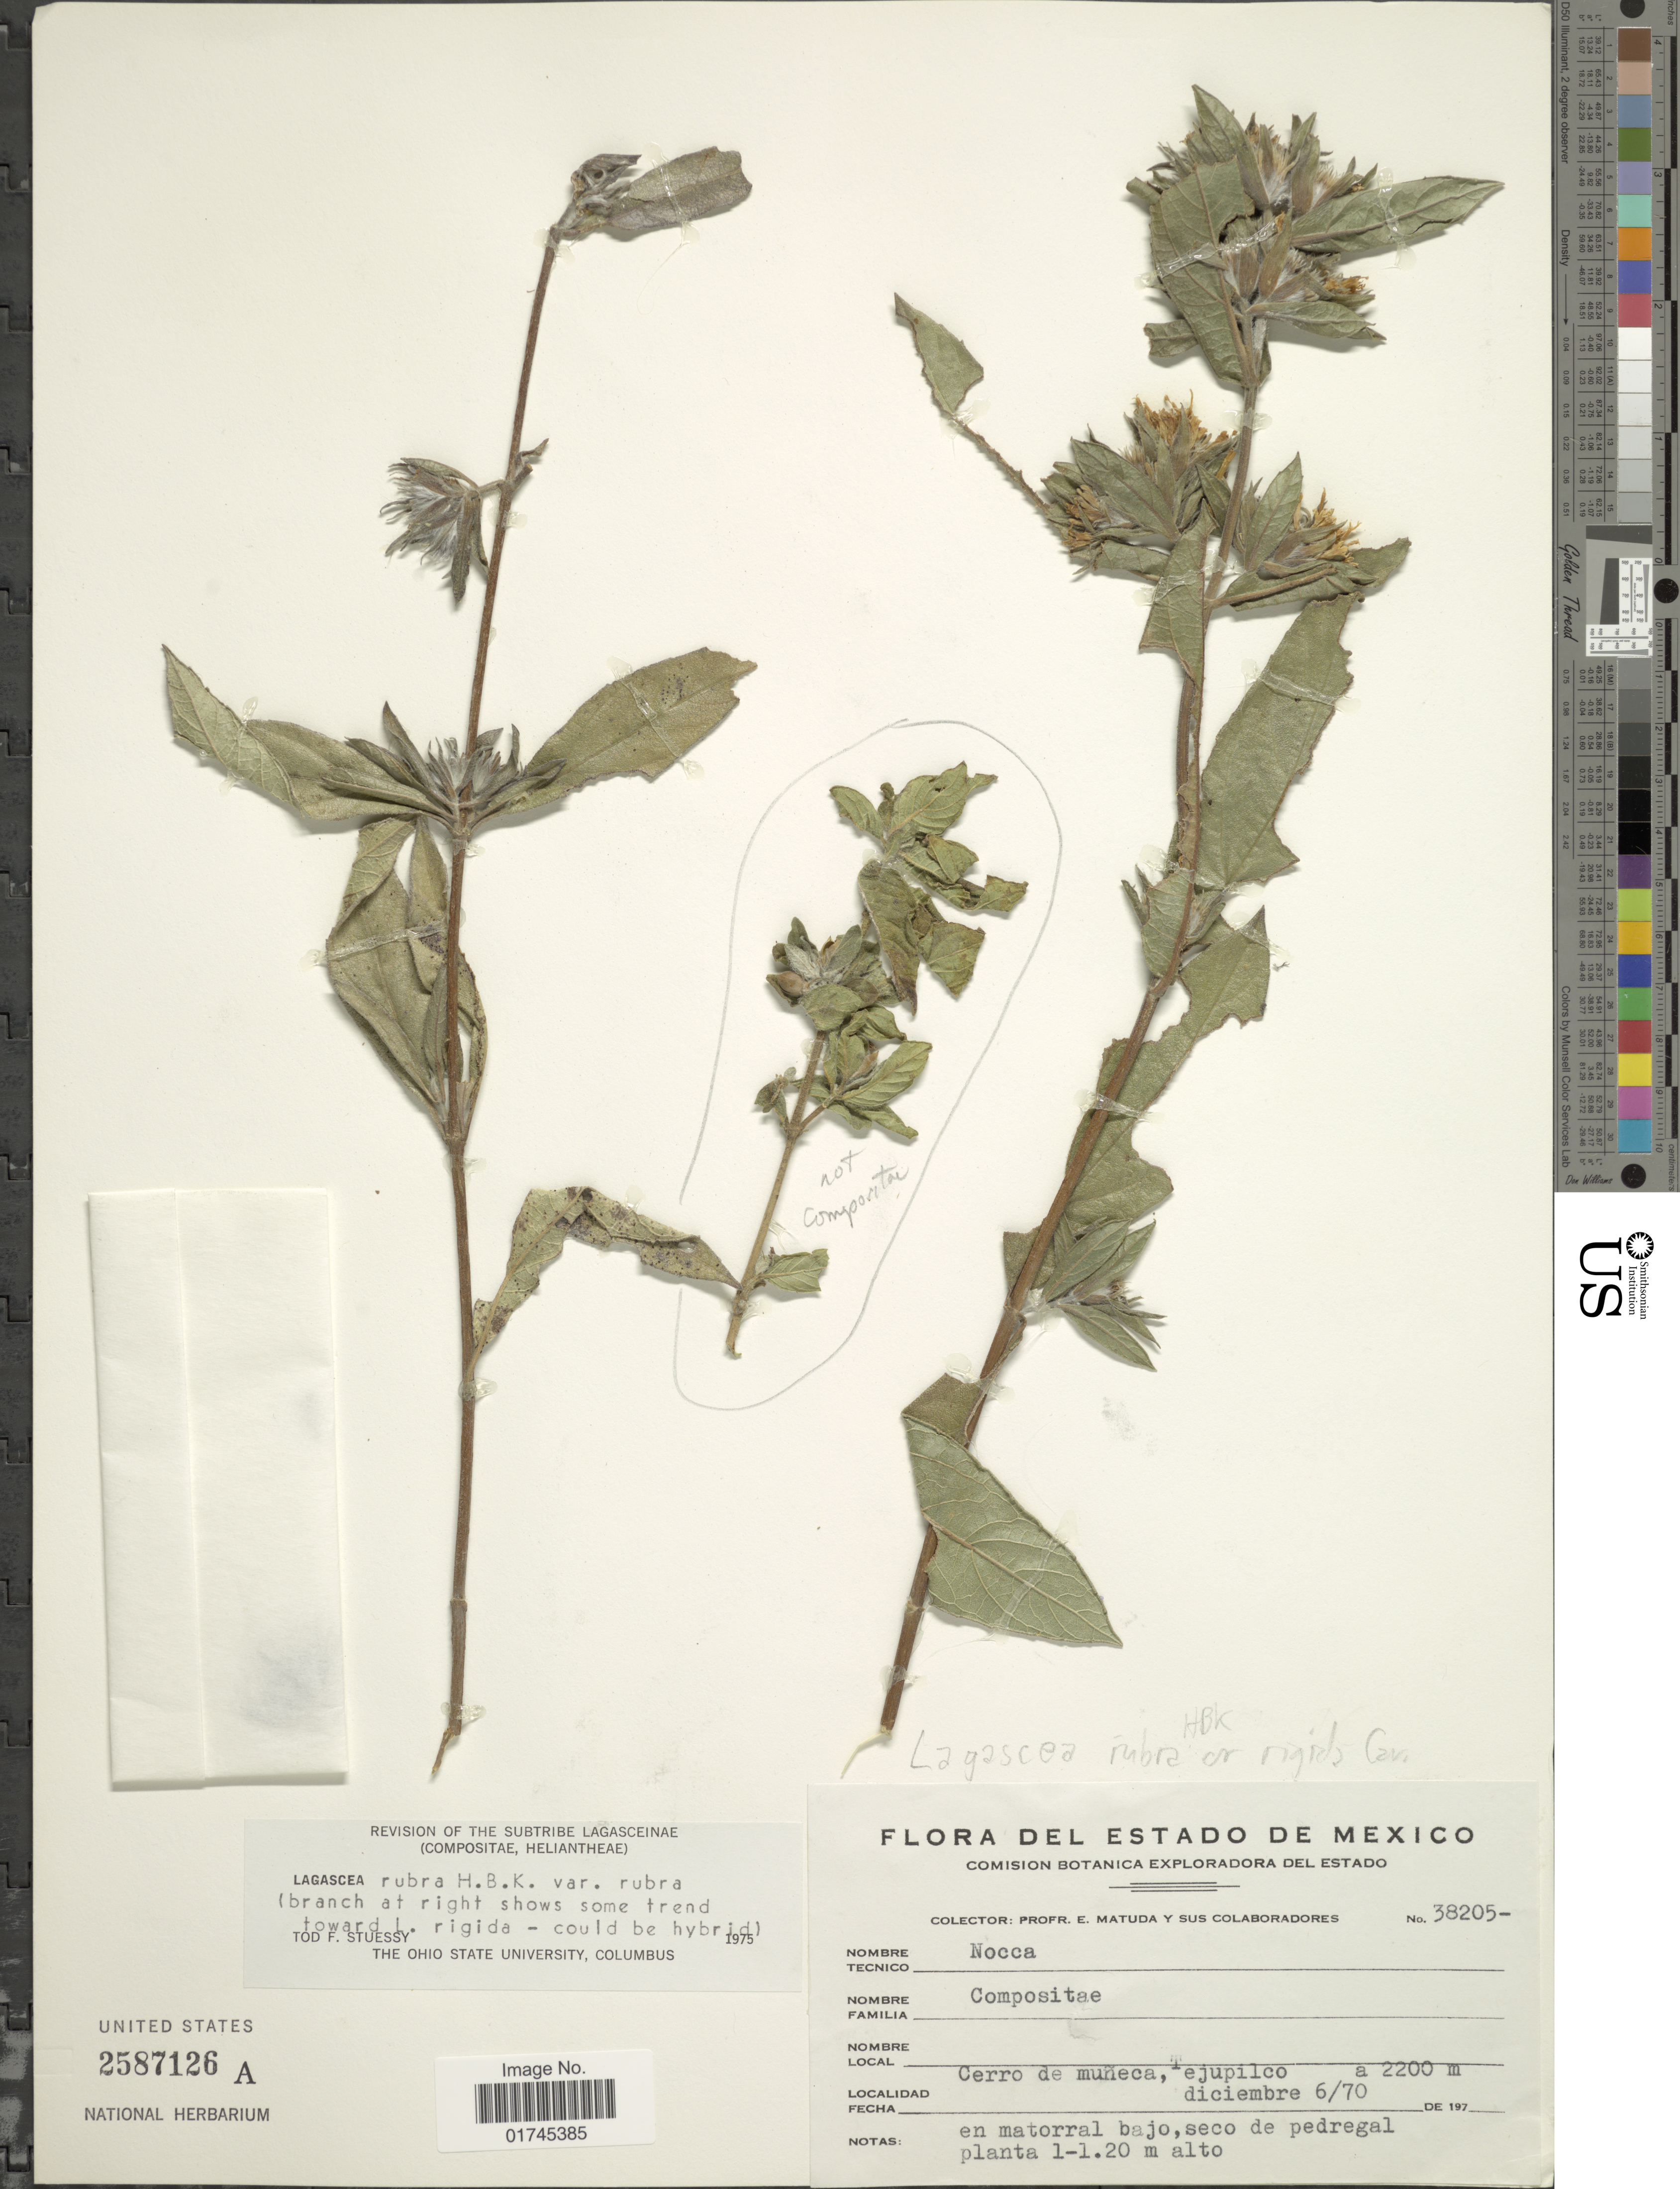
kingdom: Plantae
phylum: Tracheophyta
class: Magnoliopsida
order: Asterales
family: Asteraceae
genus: Lagascea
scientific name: Lagascea rigida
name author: Cav.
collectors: E. Matuda & et al.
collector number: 38205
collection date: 1970-12-06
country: Mexico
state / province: México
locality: Del Estado de Mexico, Cerro de muñeca, Tejupilco, en matorral bajo.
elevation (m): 2200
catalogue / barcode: US 2587126A